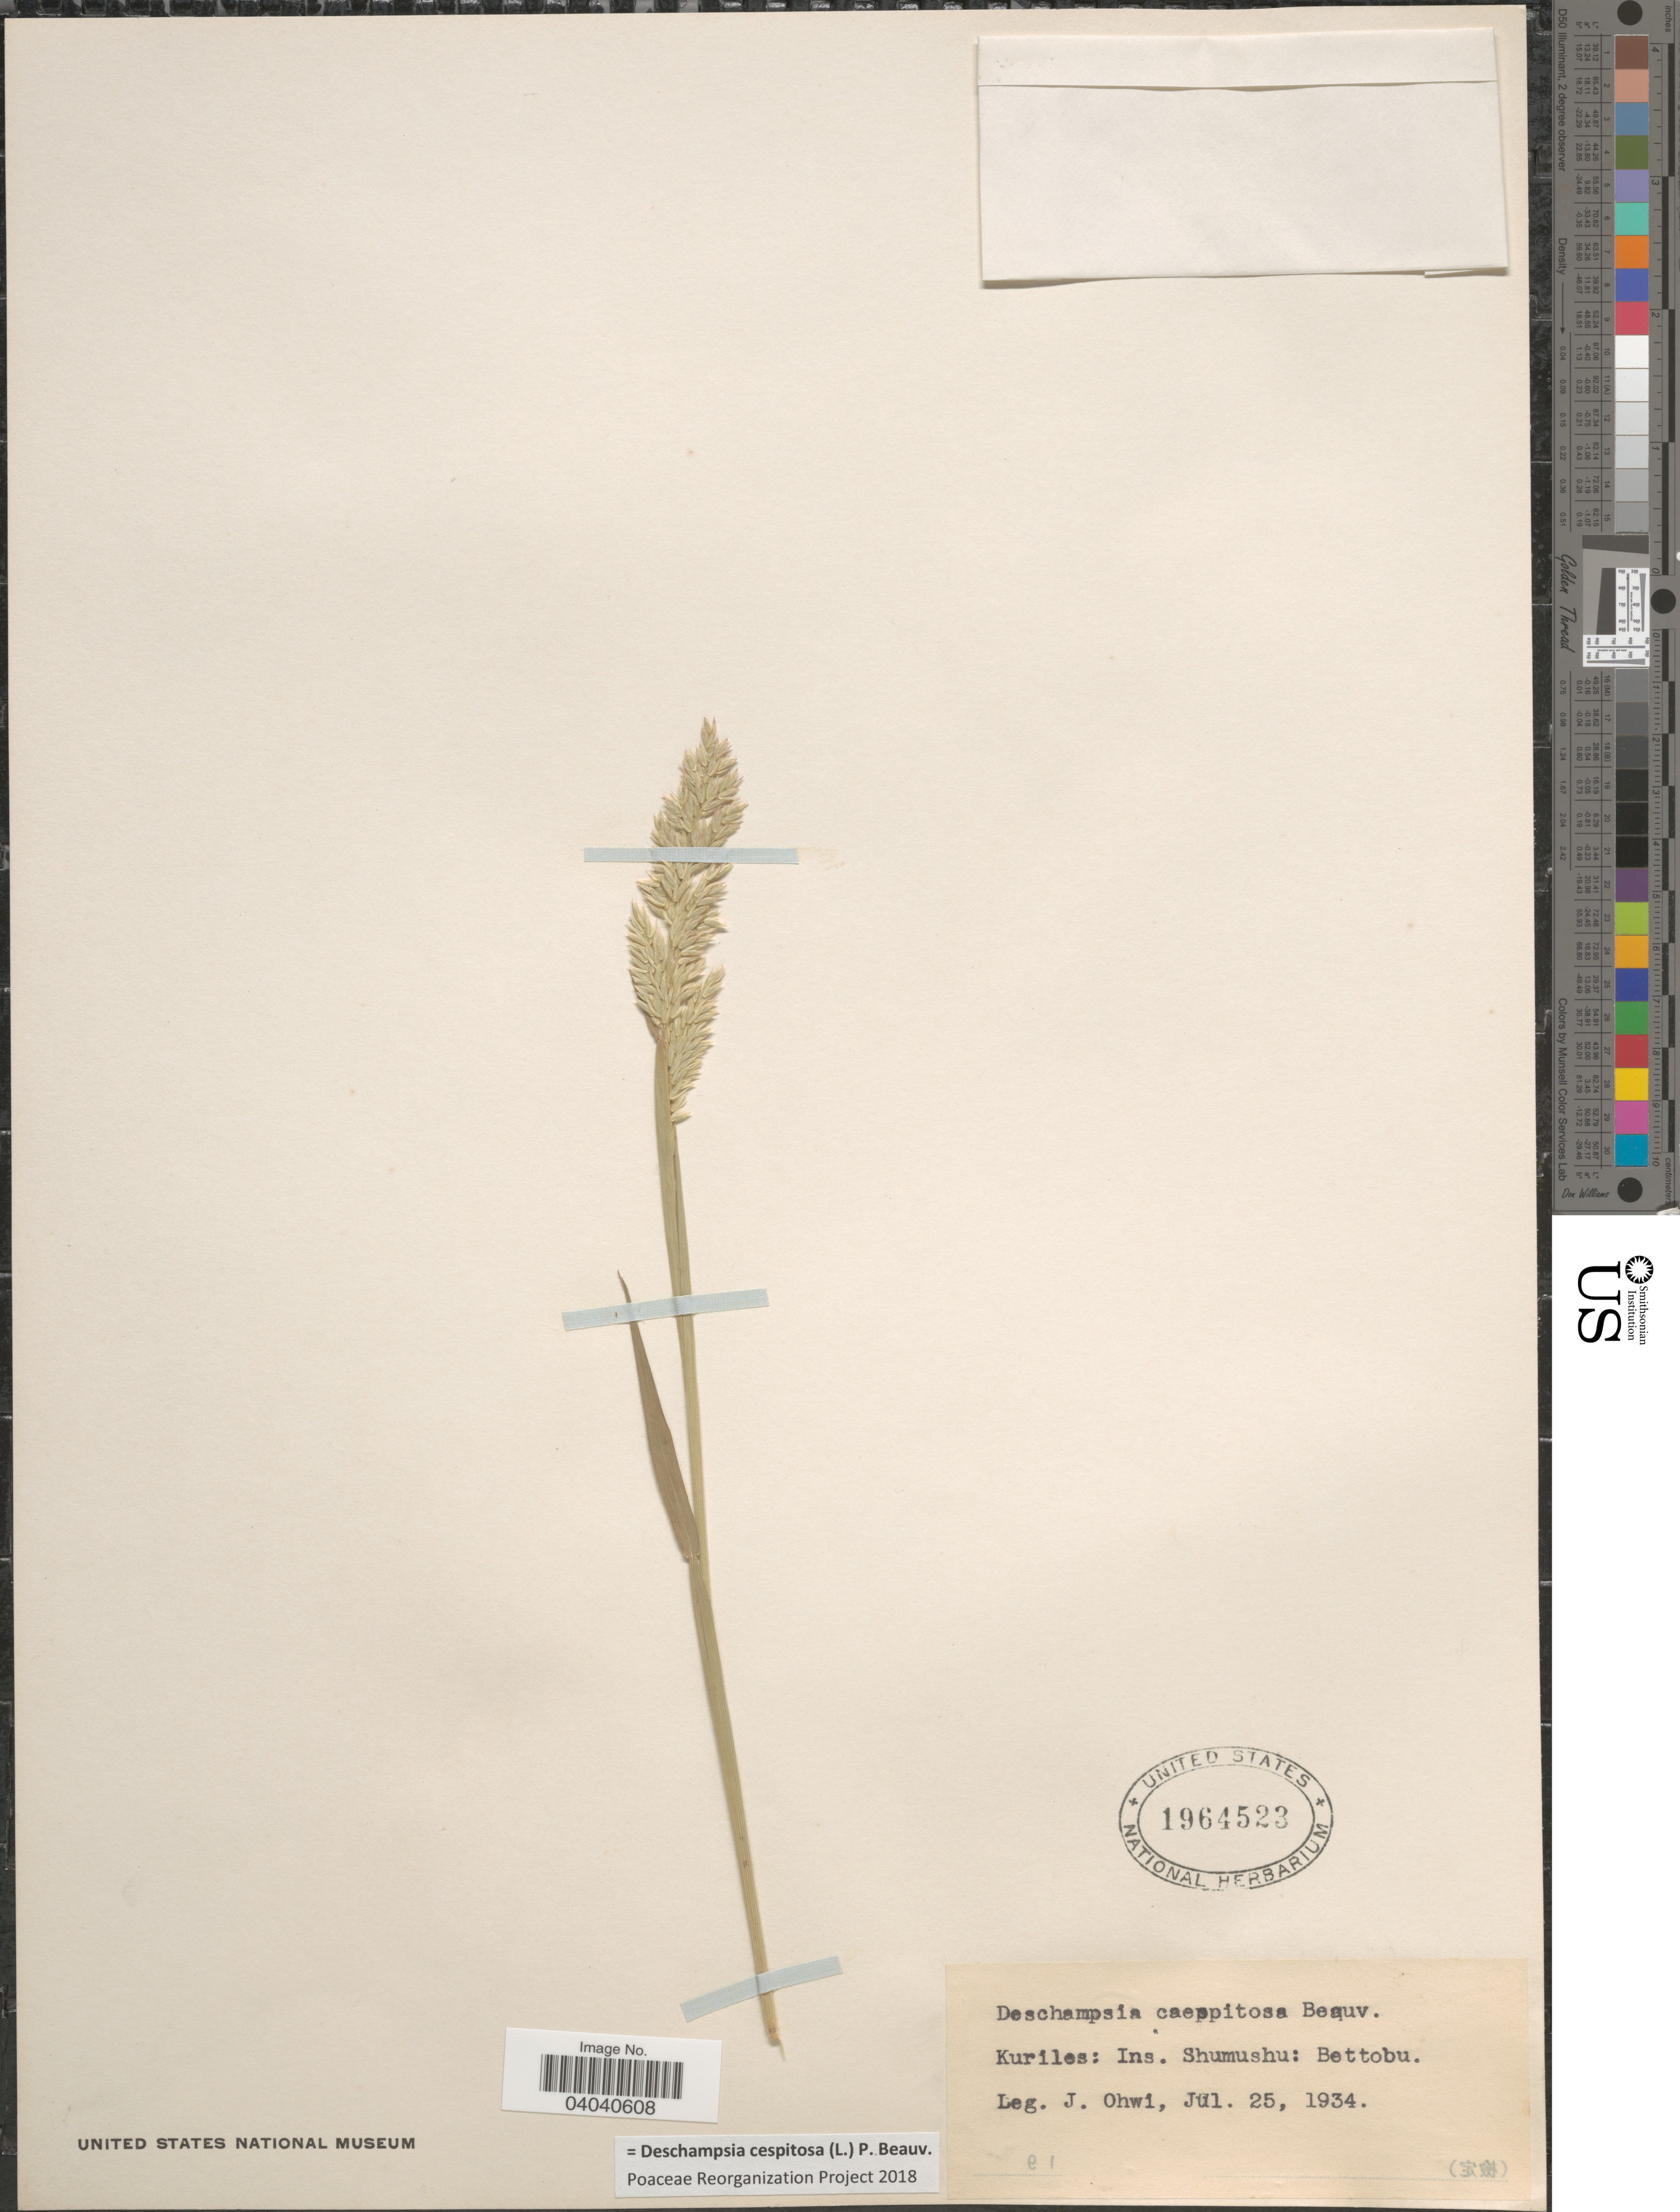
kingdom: Plantae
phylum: Tracheophyta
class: Liliopsida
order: Poales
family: Poaceae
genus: Deschampsia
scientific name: Deschampsia cespitosa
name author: (L.) P. Beauv.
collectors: J. Ohwi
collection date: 1934-07-25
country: Russian Federation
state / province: Sakhalin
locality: Kuriles: Ins. Shumushu: Bettobu.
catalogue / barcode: US 1964523